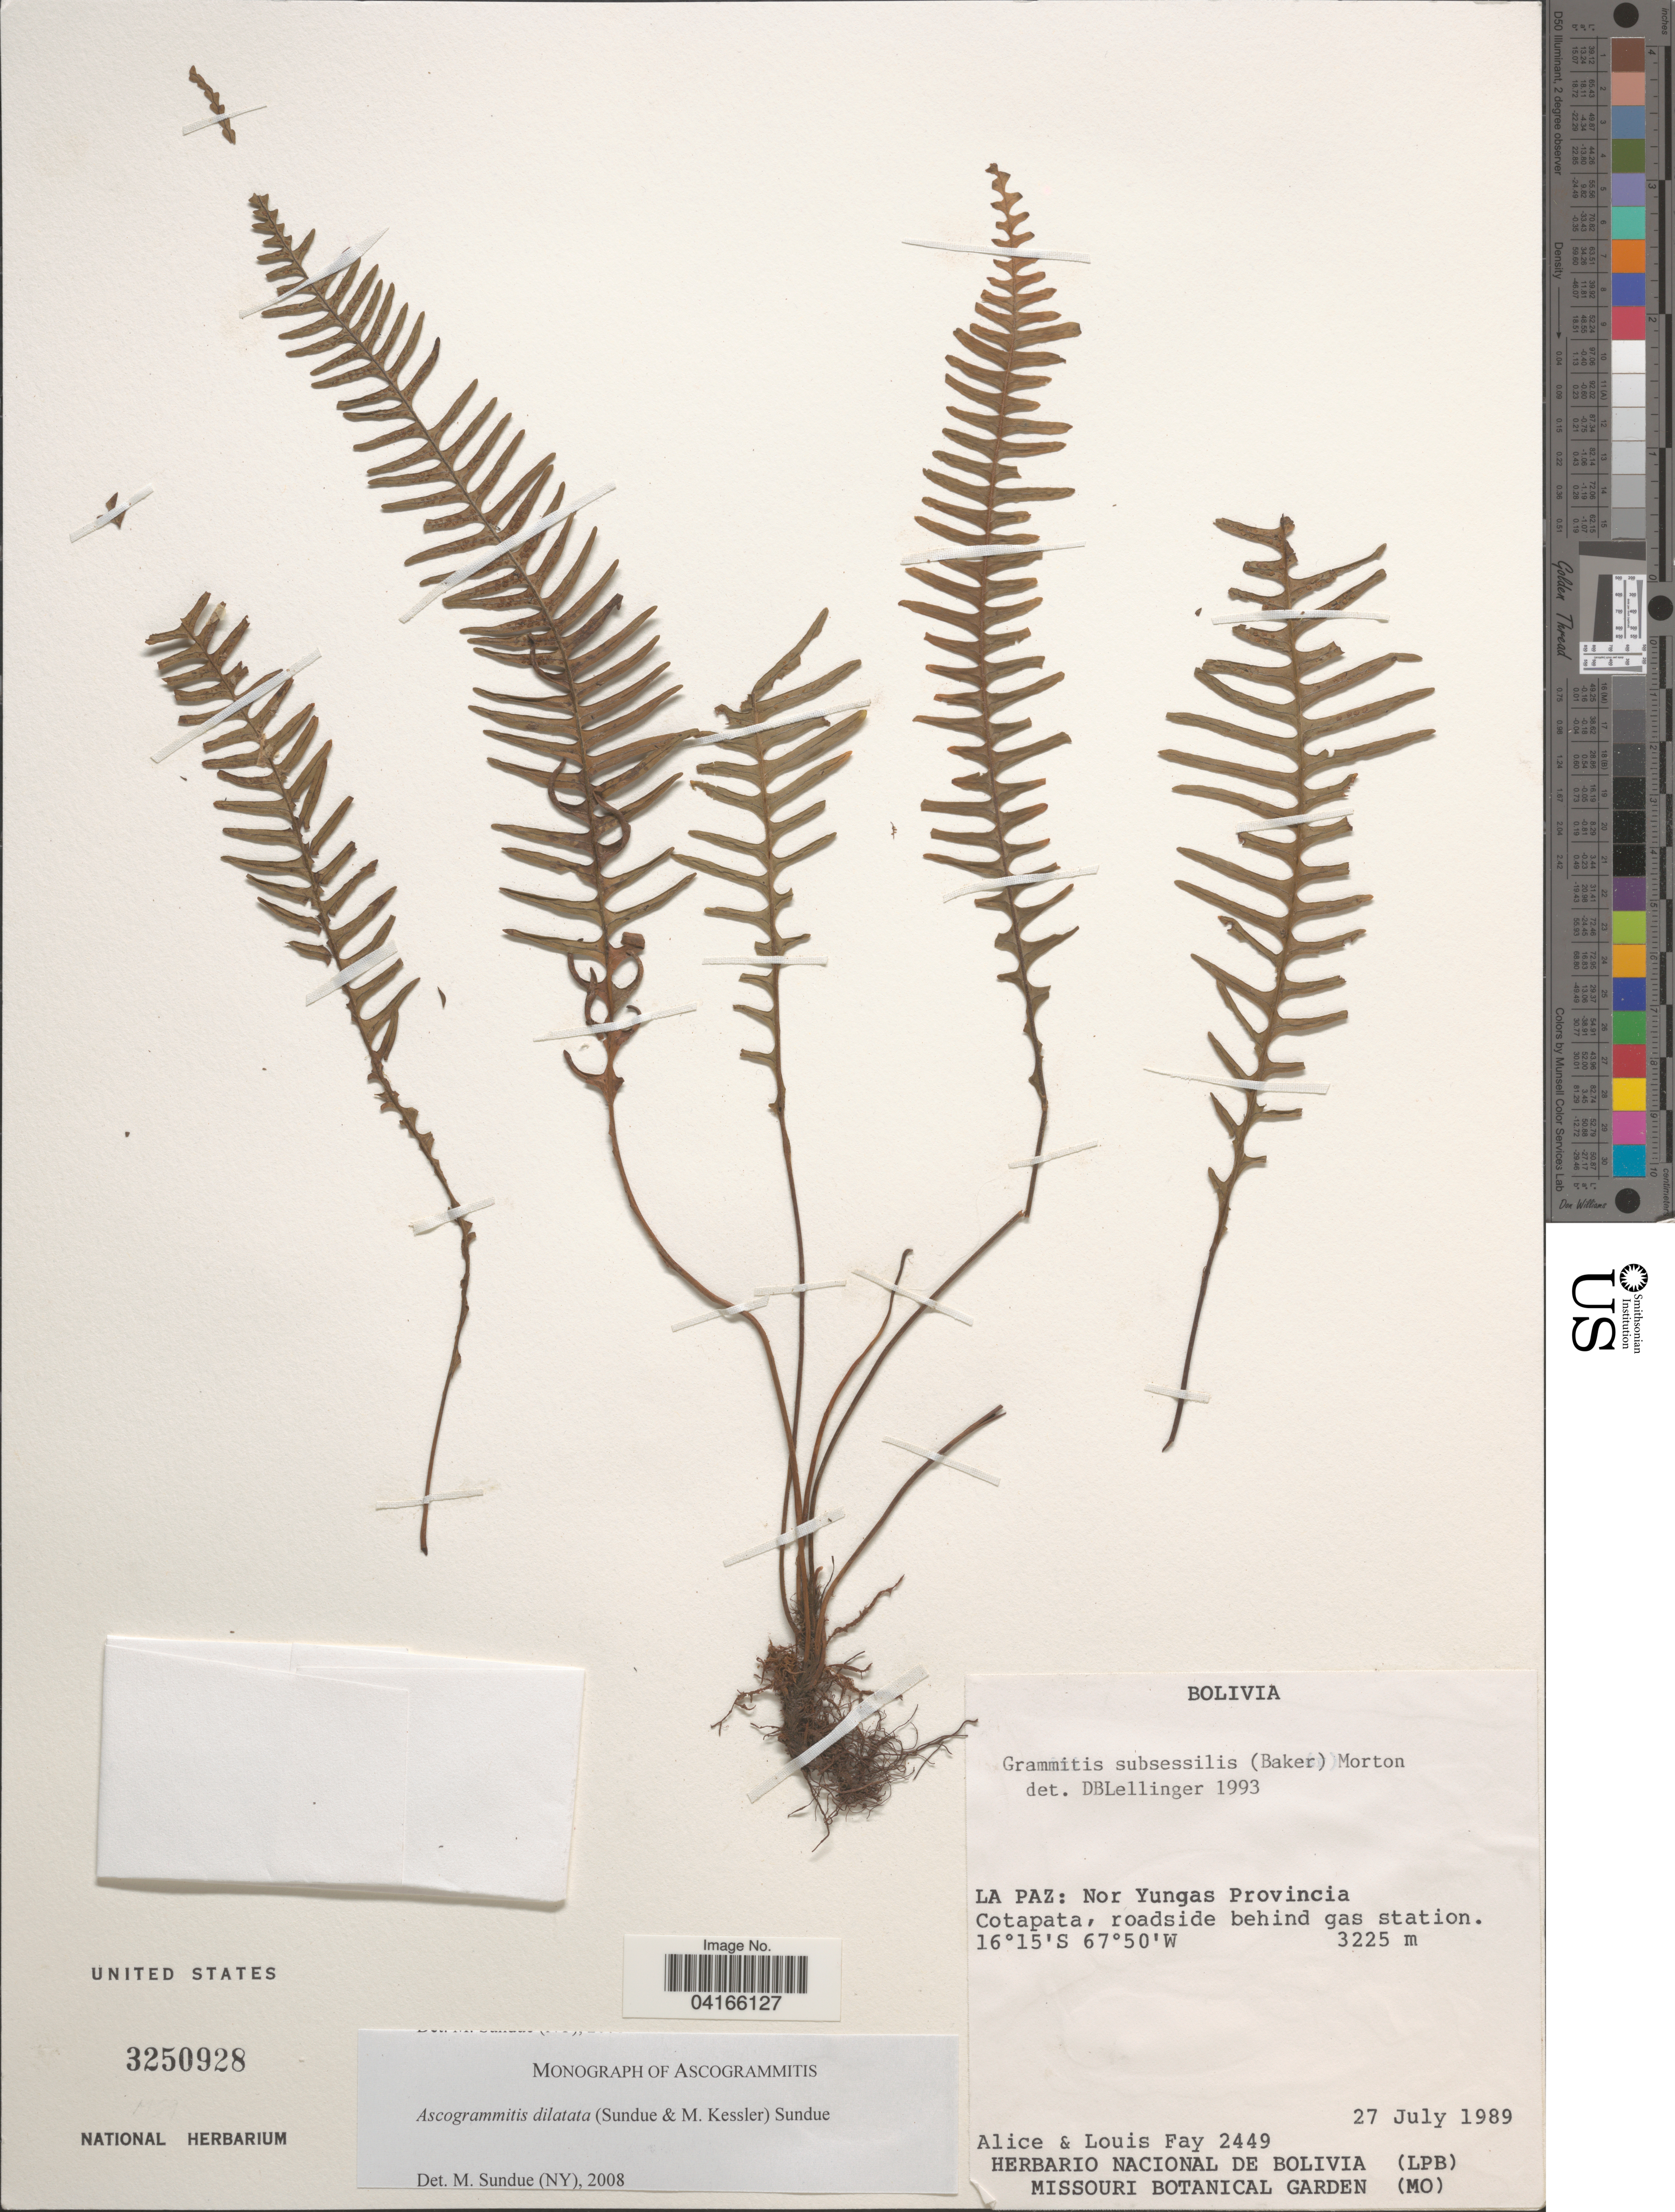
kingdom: Plantae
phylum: Tracheophyta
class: Polypodiopsida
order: Polypodiales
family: Polypodiaceae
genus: Ascogrammitis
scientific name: Ascogrammitis dilatata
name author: (Sundue & M. Kessler) Sundue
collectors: A. Fay & L. Fay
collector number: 2449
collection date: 1989-07-27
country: Bolivia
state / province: La Paz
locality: Nor Yungas Provincia. Cotapata, roadside behind gas station.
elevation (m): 3225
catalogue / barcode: US 3250928